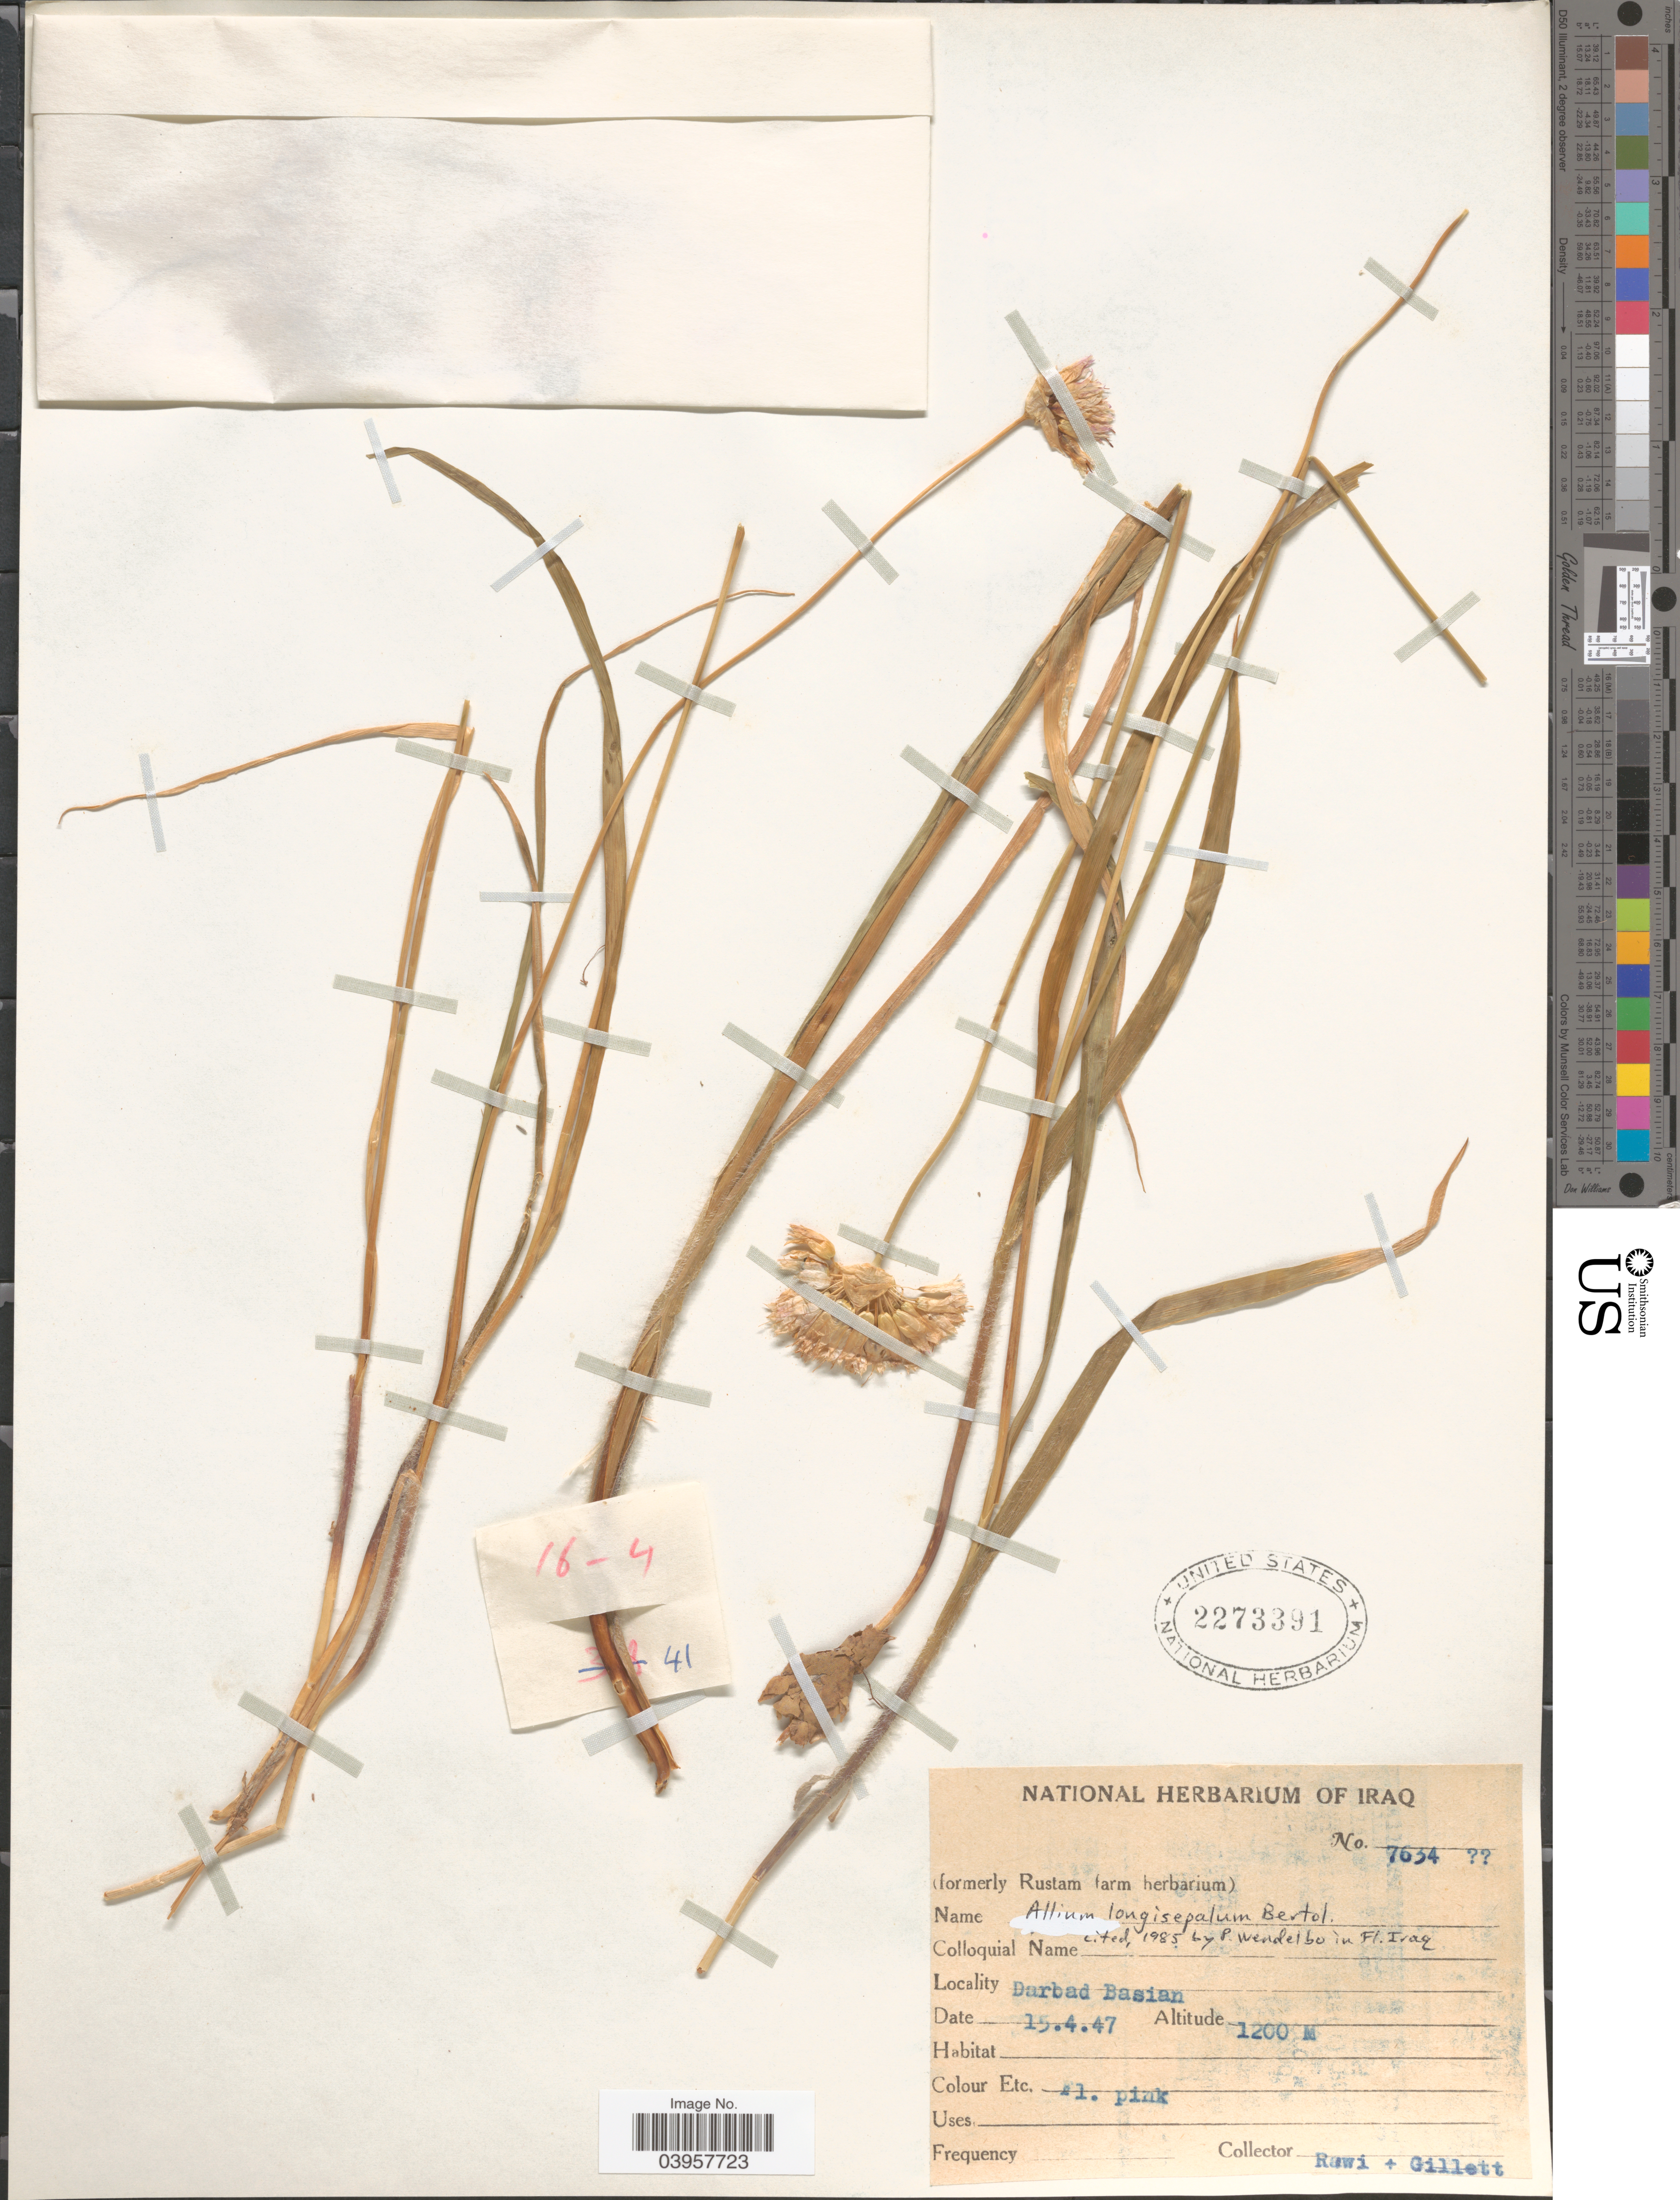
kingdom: Plantae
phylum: Tracheophyta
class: Liliopsida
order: Asparagales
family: Amaryllidaceae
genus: Allium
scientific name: Allium longisepalum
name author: Bertol.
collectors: -. Rawi & Gillett, --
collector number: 7634?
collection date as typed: Transcribed d/m/y: 15/4/47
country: Iraq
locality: Darbad Basian.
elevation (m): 1200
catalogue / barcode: US 2273391